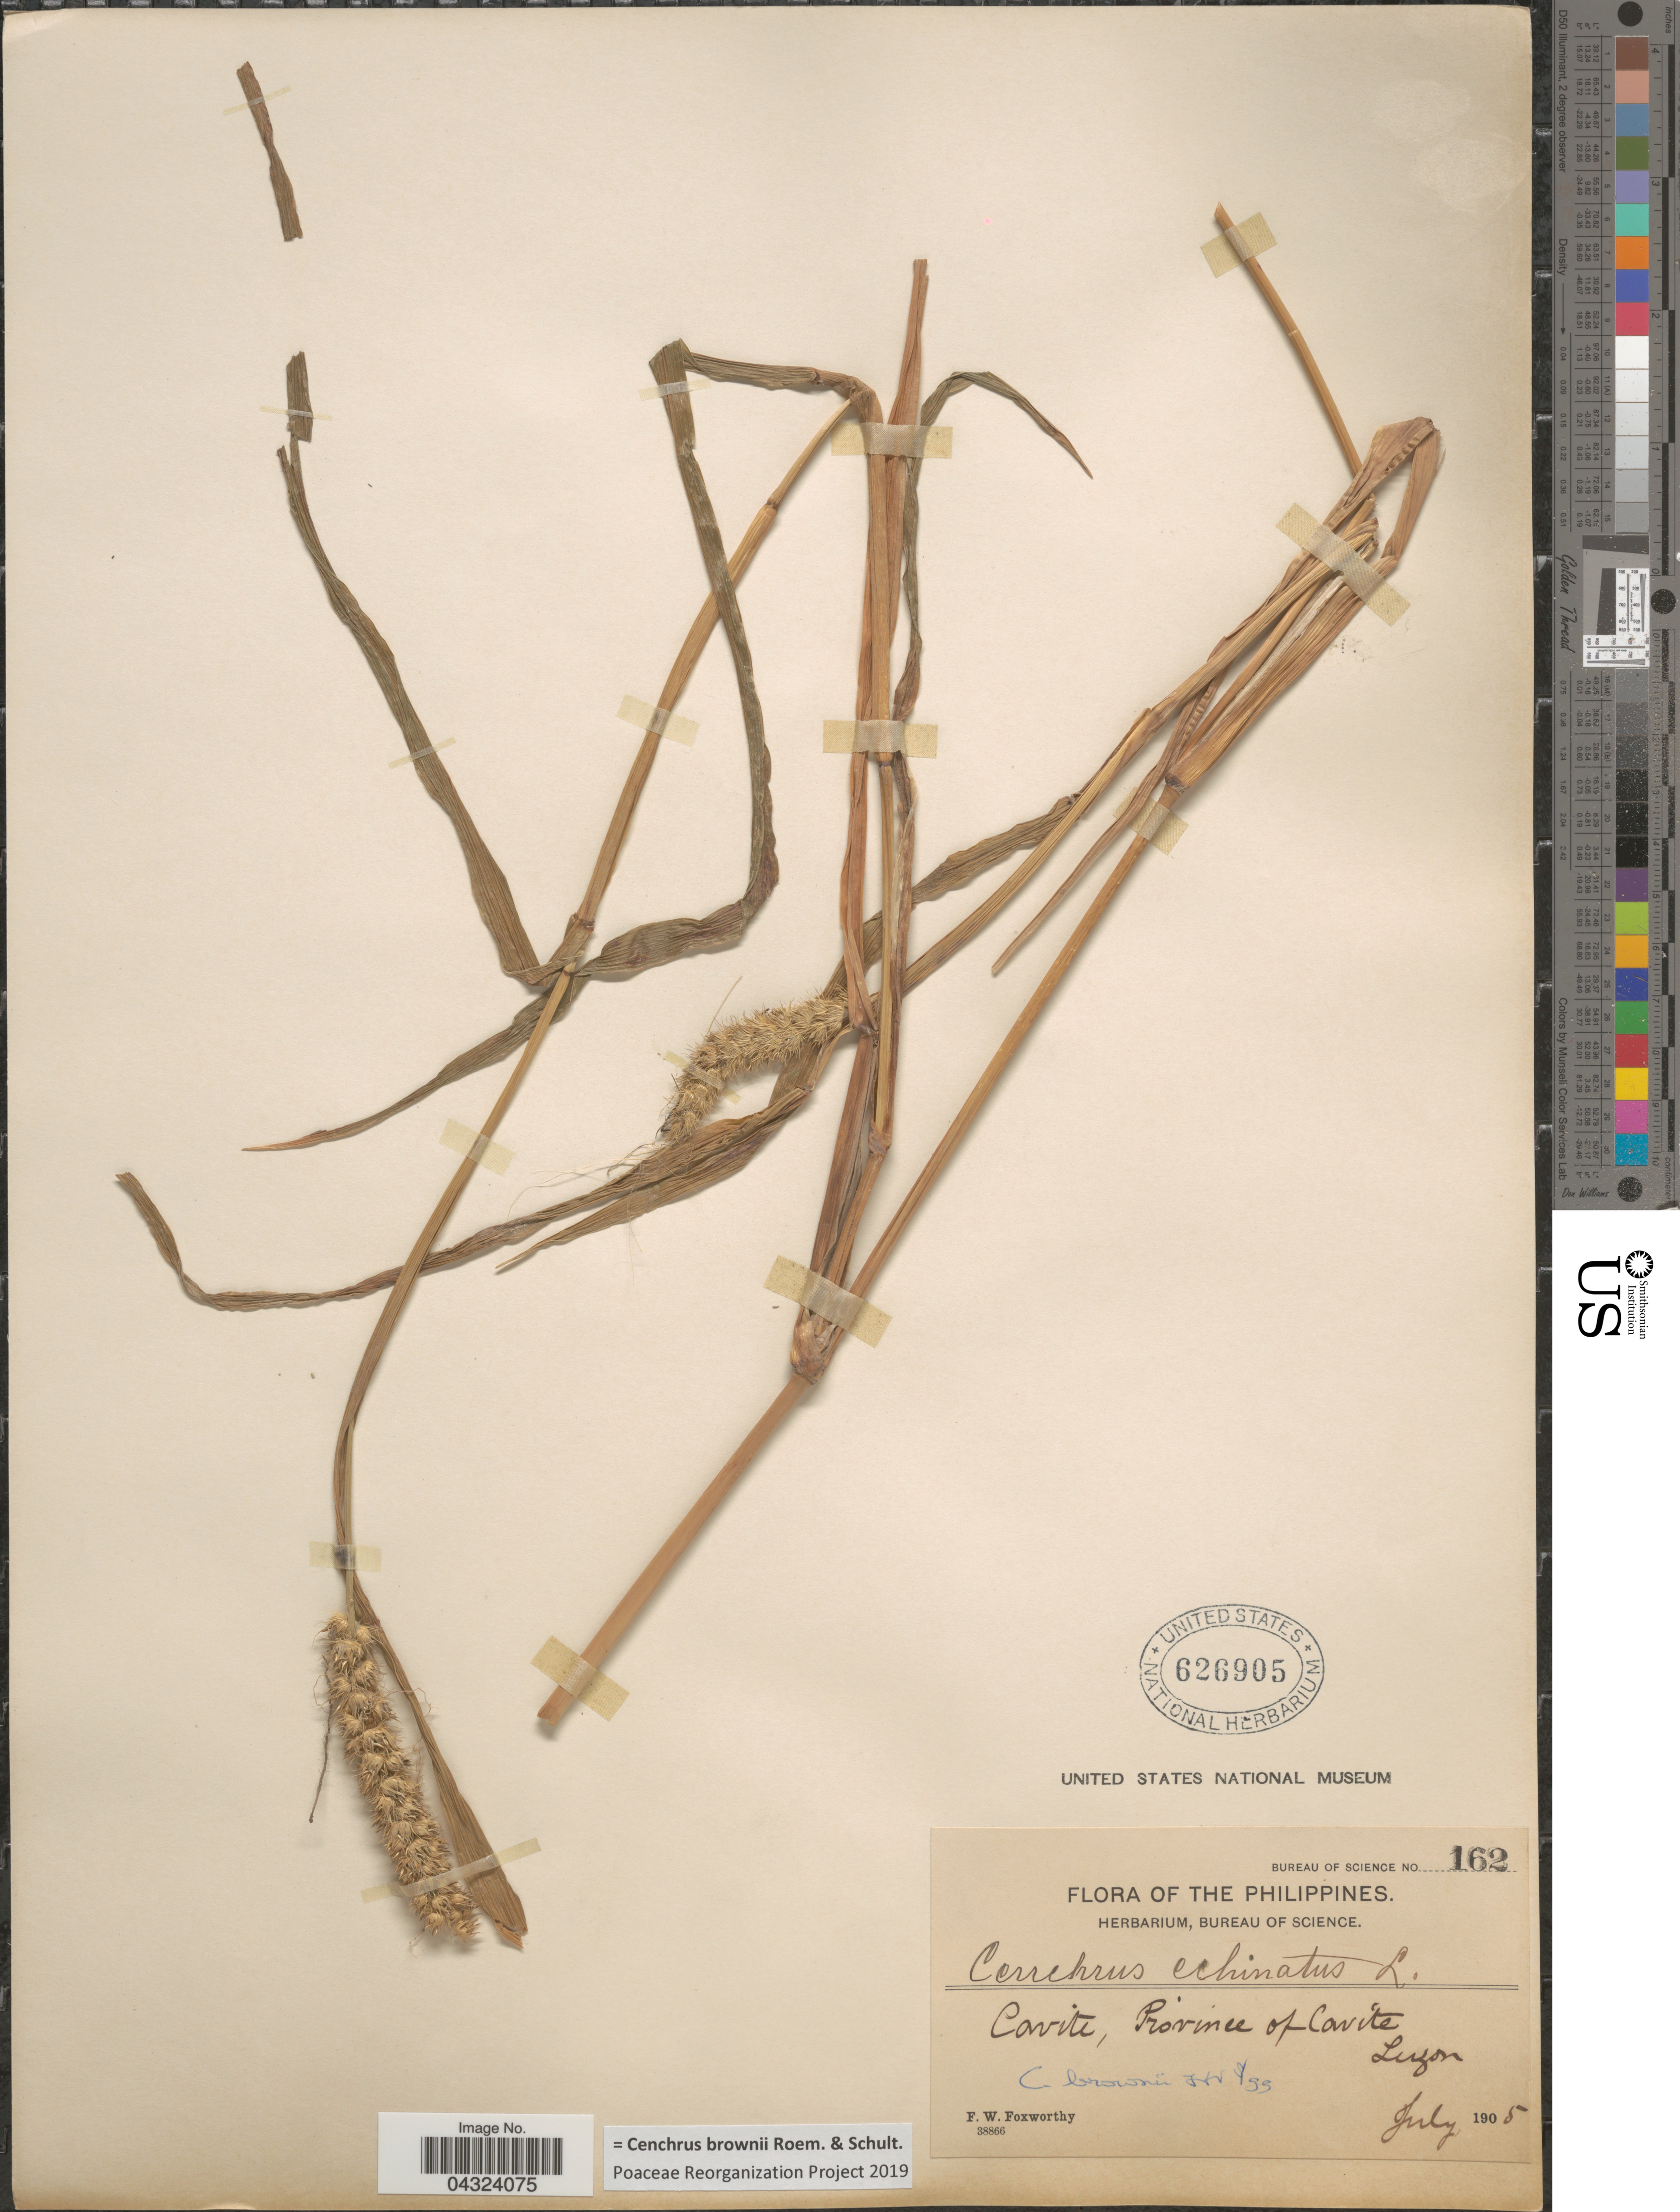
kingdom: Plantae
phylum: Tracheophyta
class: Liliopsida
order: Poales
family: Poaceae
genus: Cenchrus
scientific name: Cenchrus brownii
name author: Roem. & Schult.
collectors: F. W. Foxworthy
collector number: Bureau of Science 162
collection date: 1905-07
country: Philippines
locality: Cavite, Province of Cavite. Luzon.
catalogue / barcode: US 626905